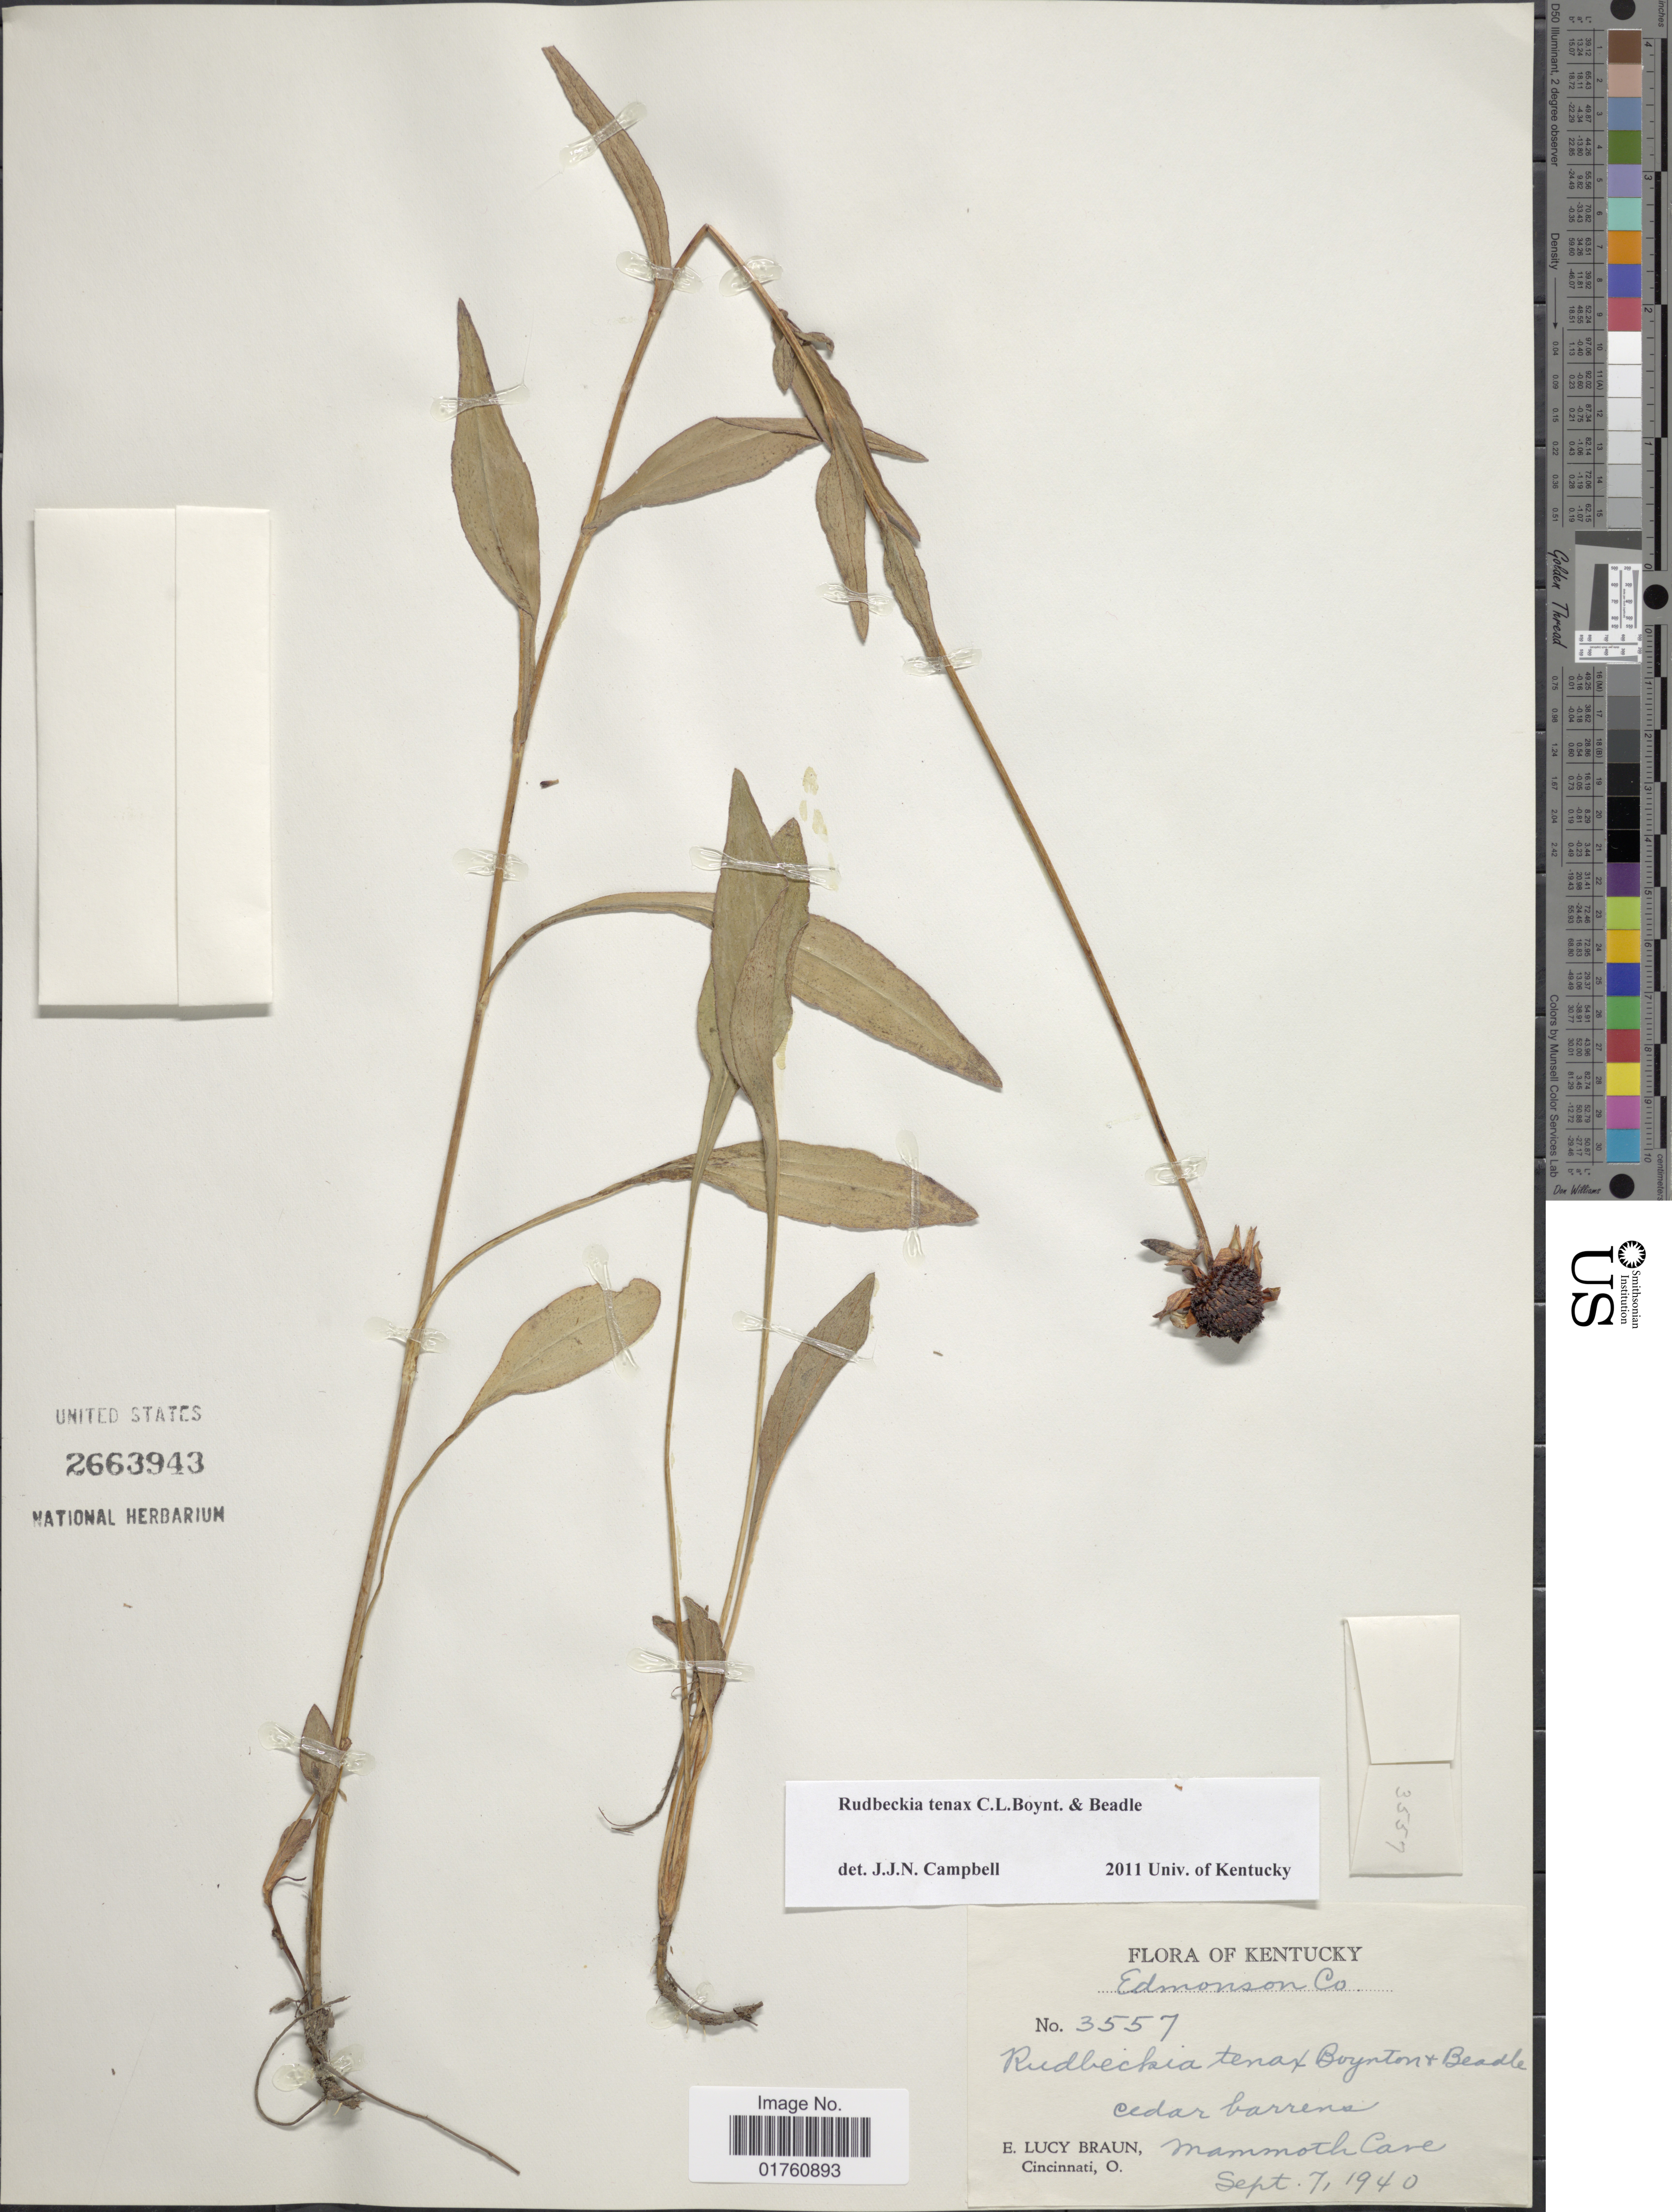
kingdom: Plantae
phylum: Tracheophyta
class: Magnoliopsida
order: Asterales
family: Asteraceae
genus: Rudbeckia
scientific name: Rudbeckia tenax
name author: C.L. Boynton & Beadle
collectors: E. L. Braun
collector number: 3557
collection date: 1940-09-07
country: United States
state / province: Kentucky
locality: Edmonson Co, Cedar barrens, mammoth Cave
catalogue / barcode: US 2663943